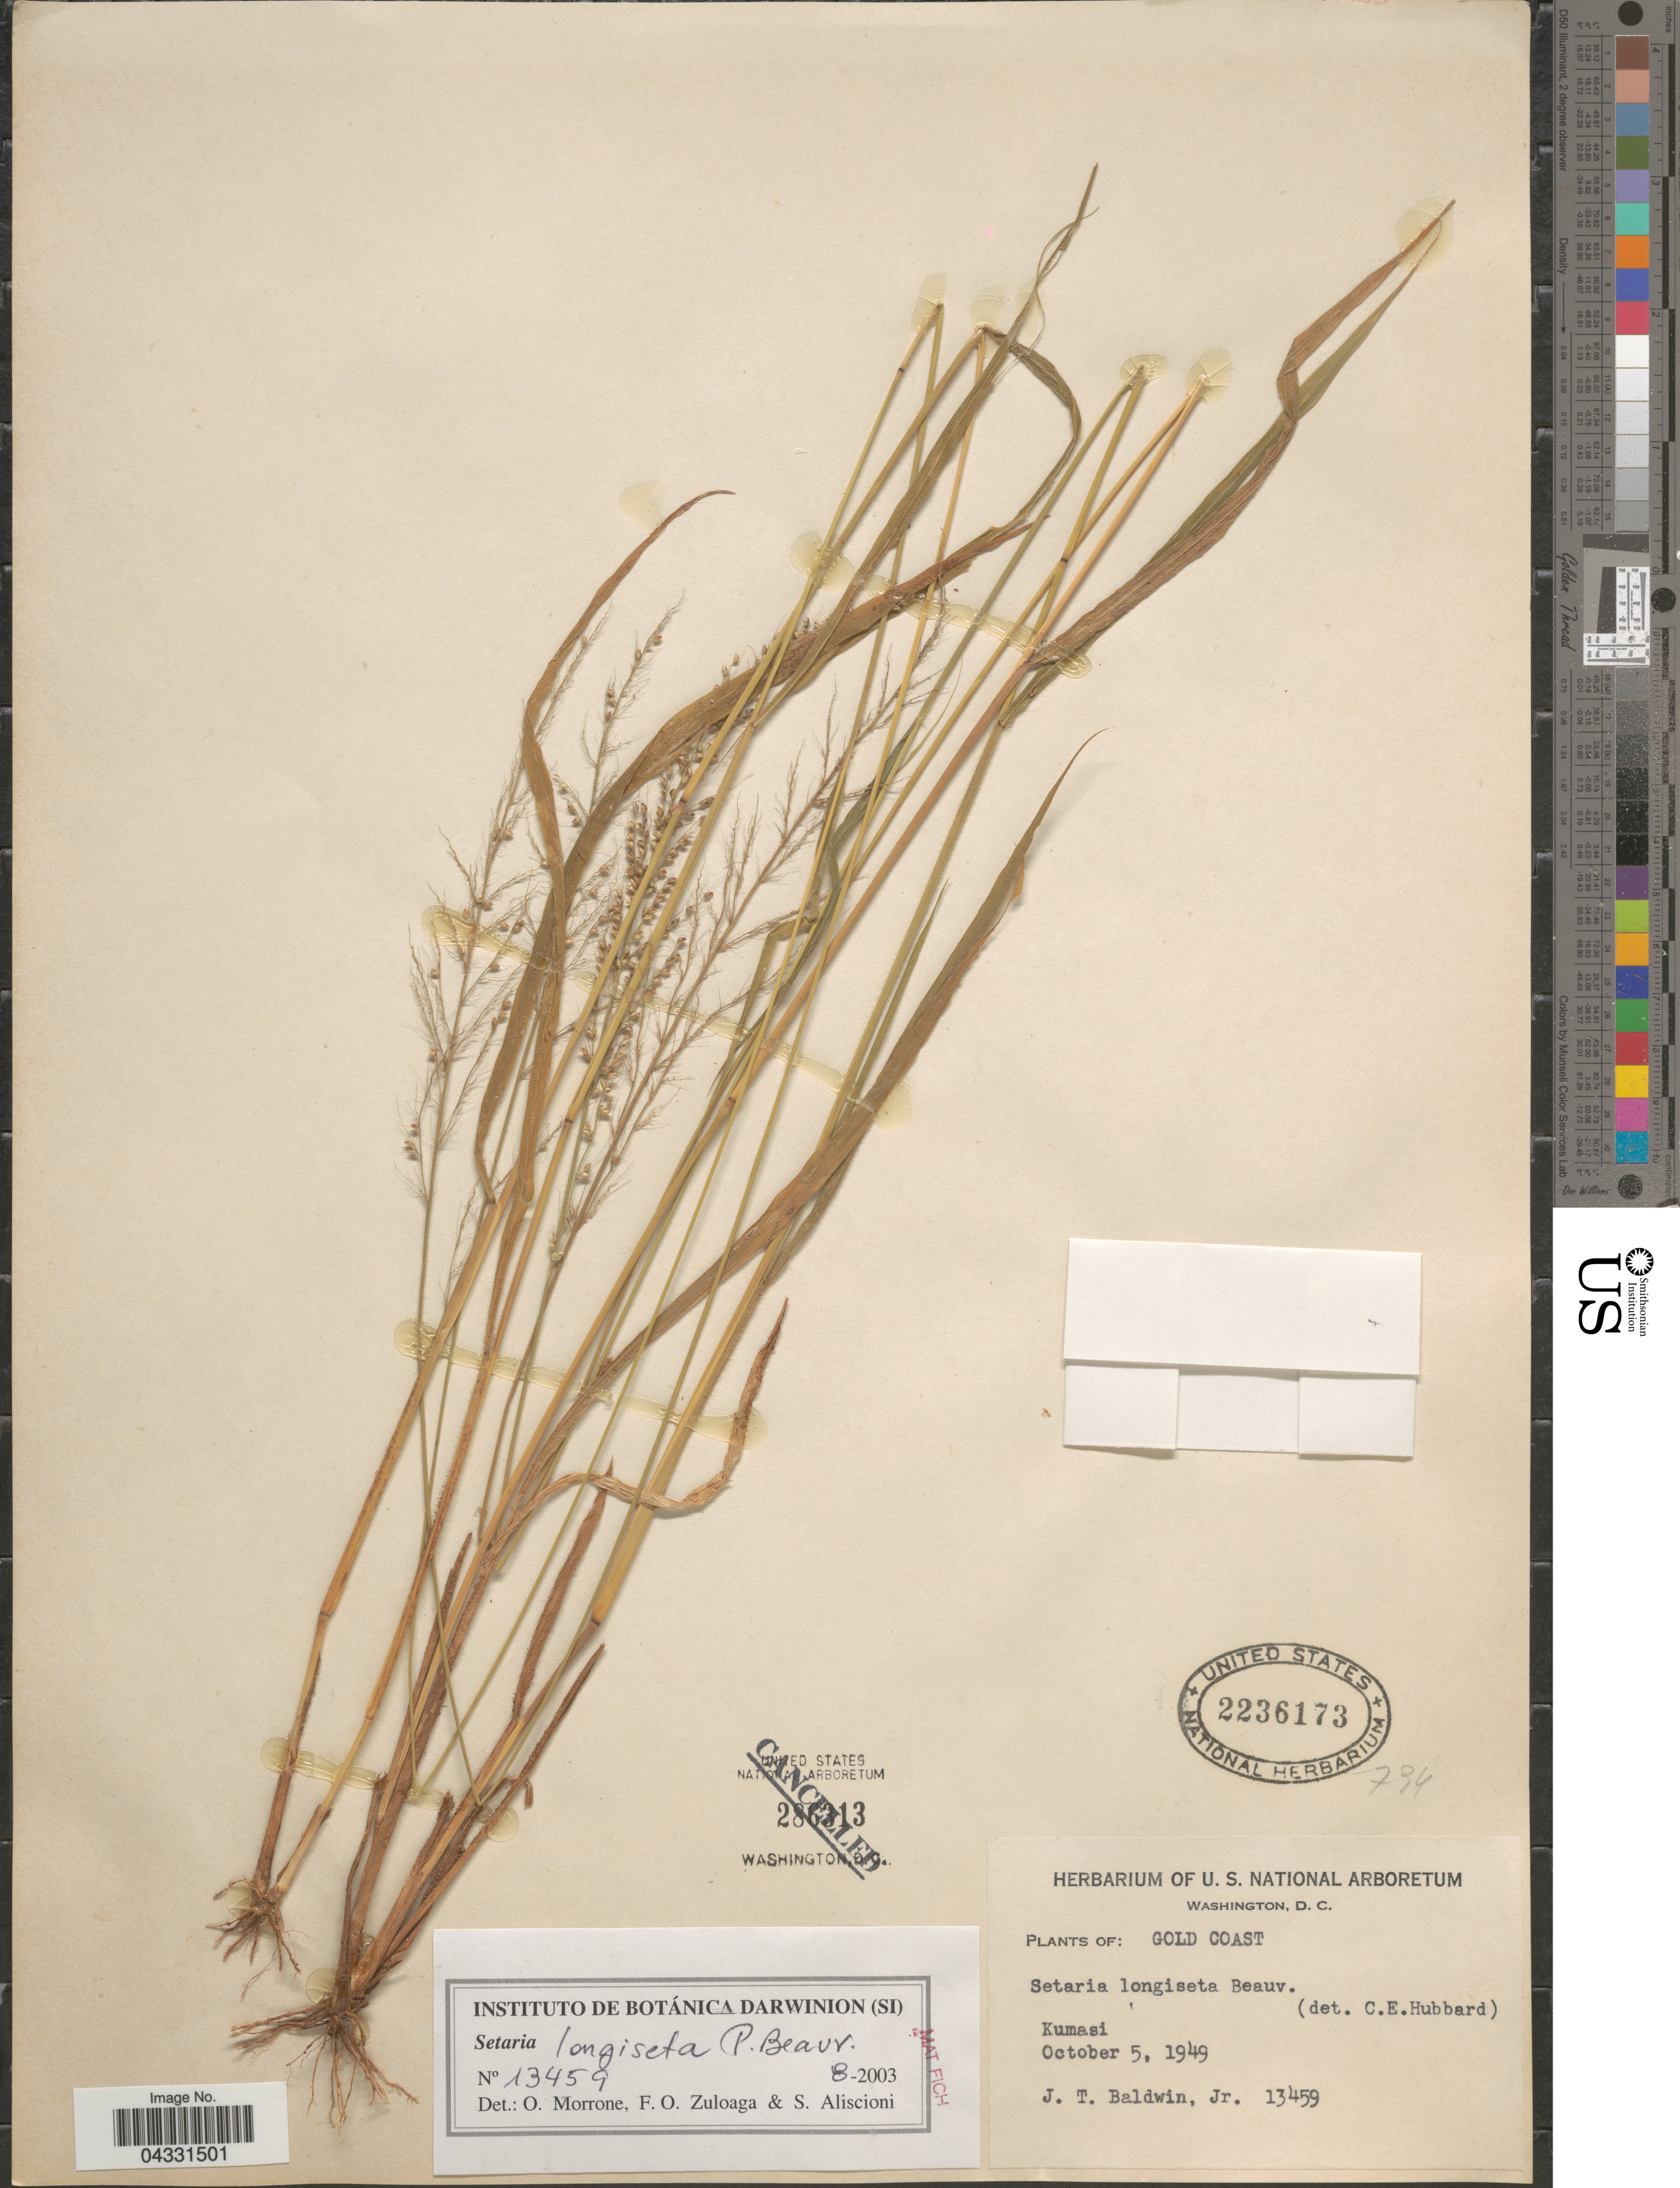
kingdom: Plantae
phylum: Tracheophyta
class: Liliopsida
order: Poales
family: Poaceae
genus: Setaria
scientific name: Setaria longiseta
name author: P. Beauv.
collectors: J. T. Baldwin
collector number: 13459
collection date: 1949-10-05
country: Ghana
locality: Gold Coast. Kumasi.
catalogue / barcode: US 2236173